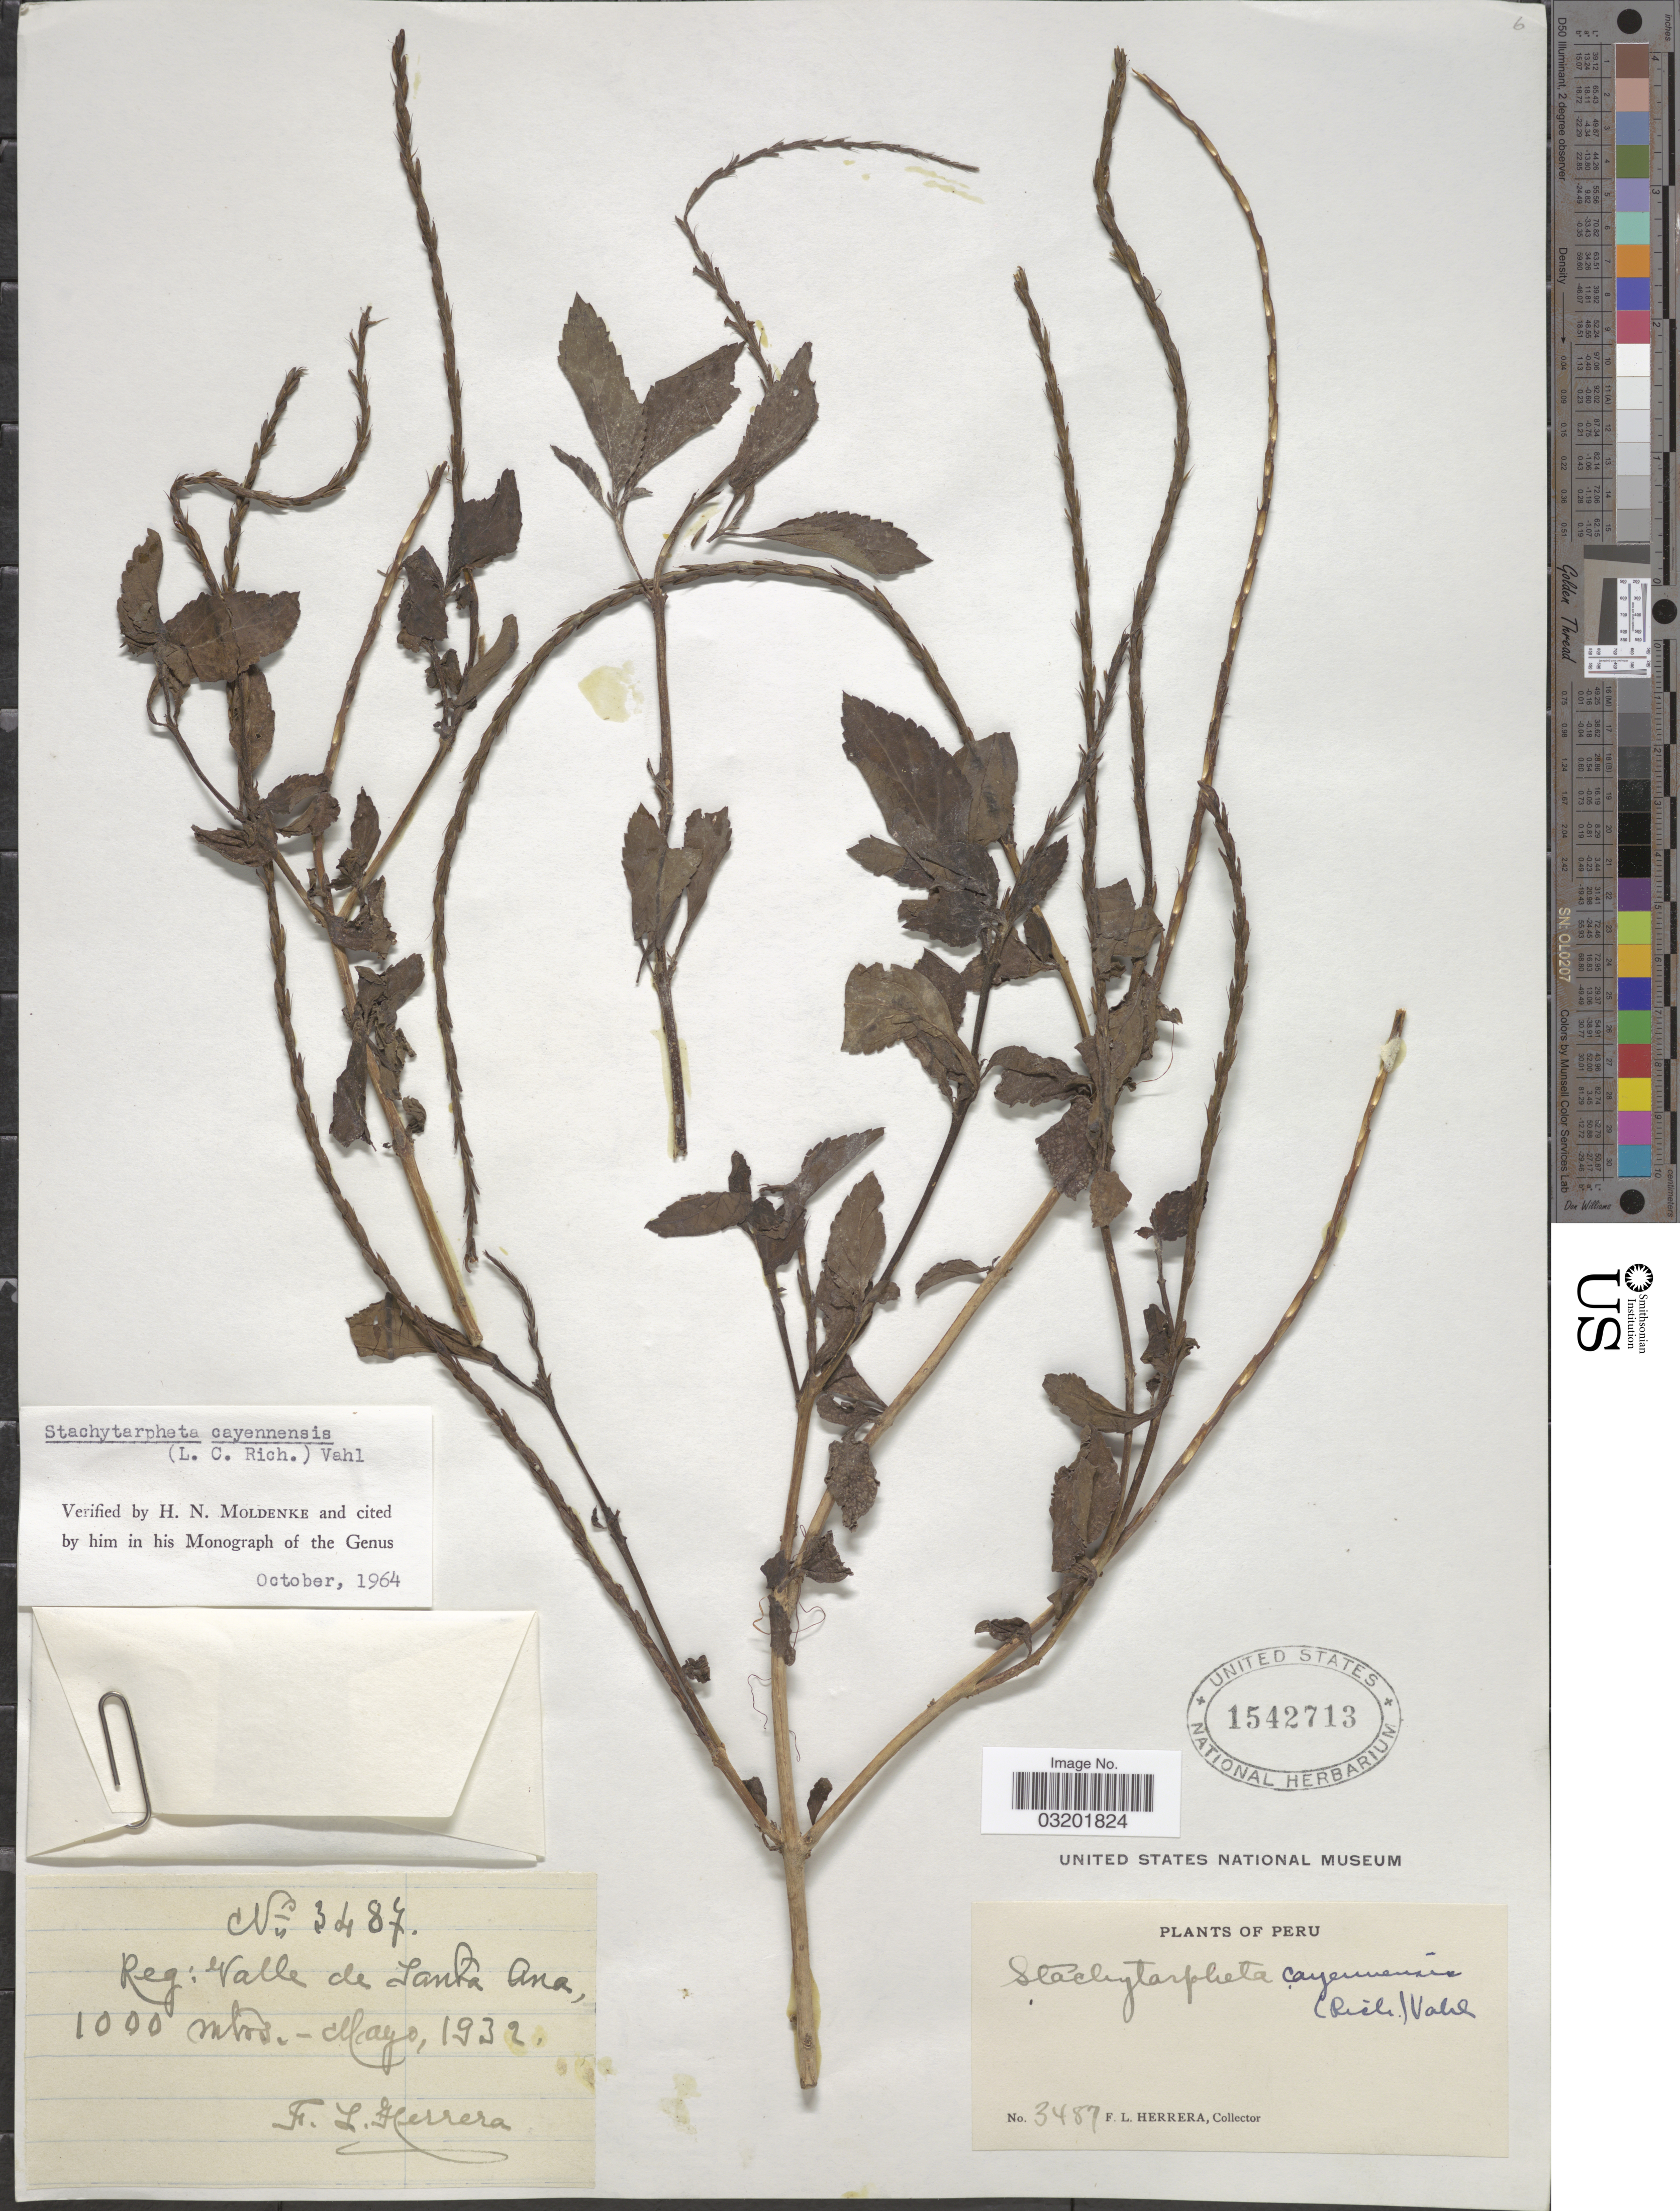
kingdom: Plantae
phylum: Tracheophyta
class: Magnoliopsida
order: Lamiales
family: Verbenaceae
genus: Stachytarpheta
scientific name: Stachytarpheta cayennensis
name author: (Rich.) Vahl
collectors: F. L. Herrera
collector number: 3487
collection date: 1932-05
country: Peru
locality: Reg: Valle de Santa Ana.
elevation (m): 1000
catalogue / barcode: US 1542713